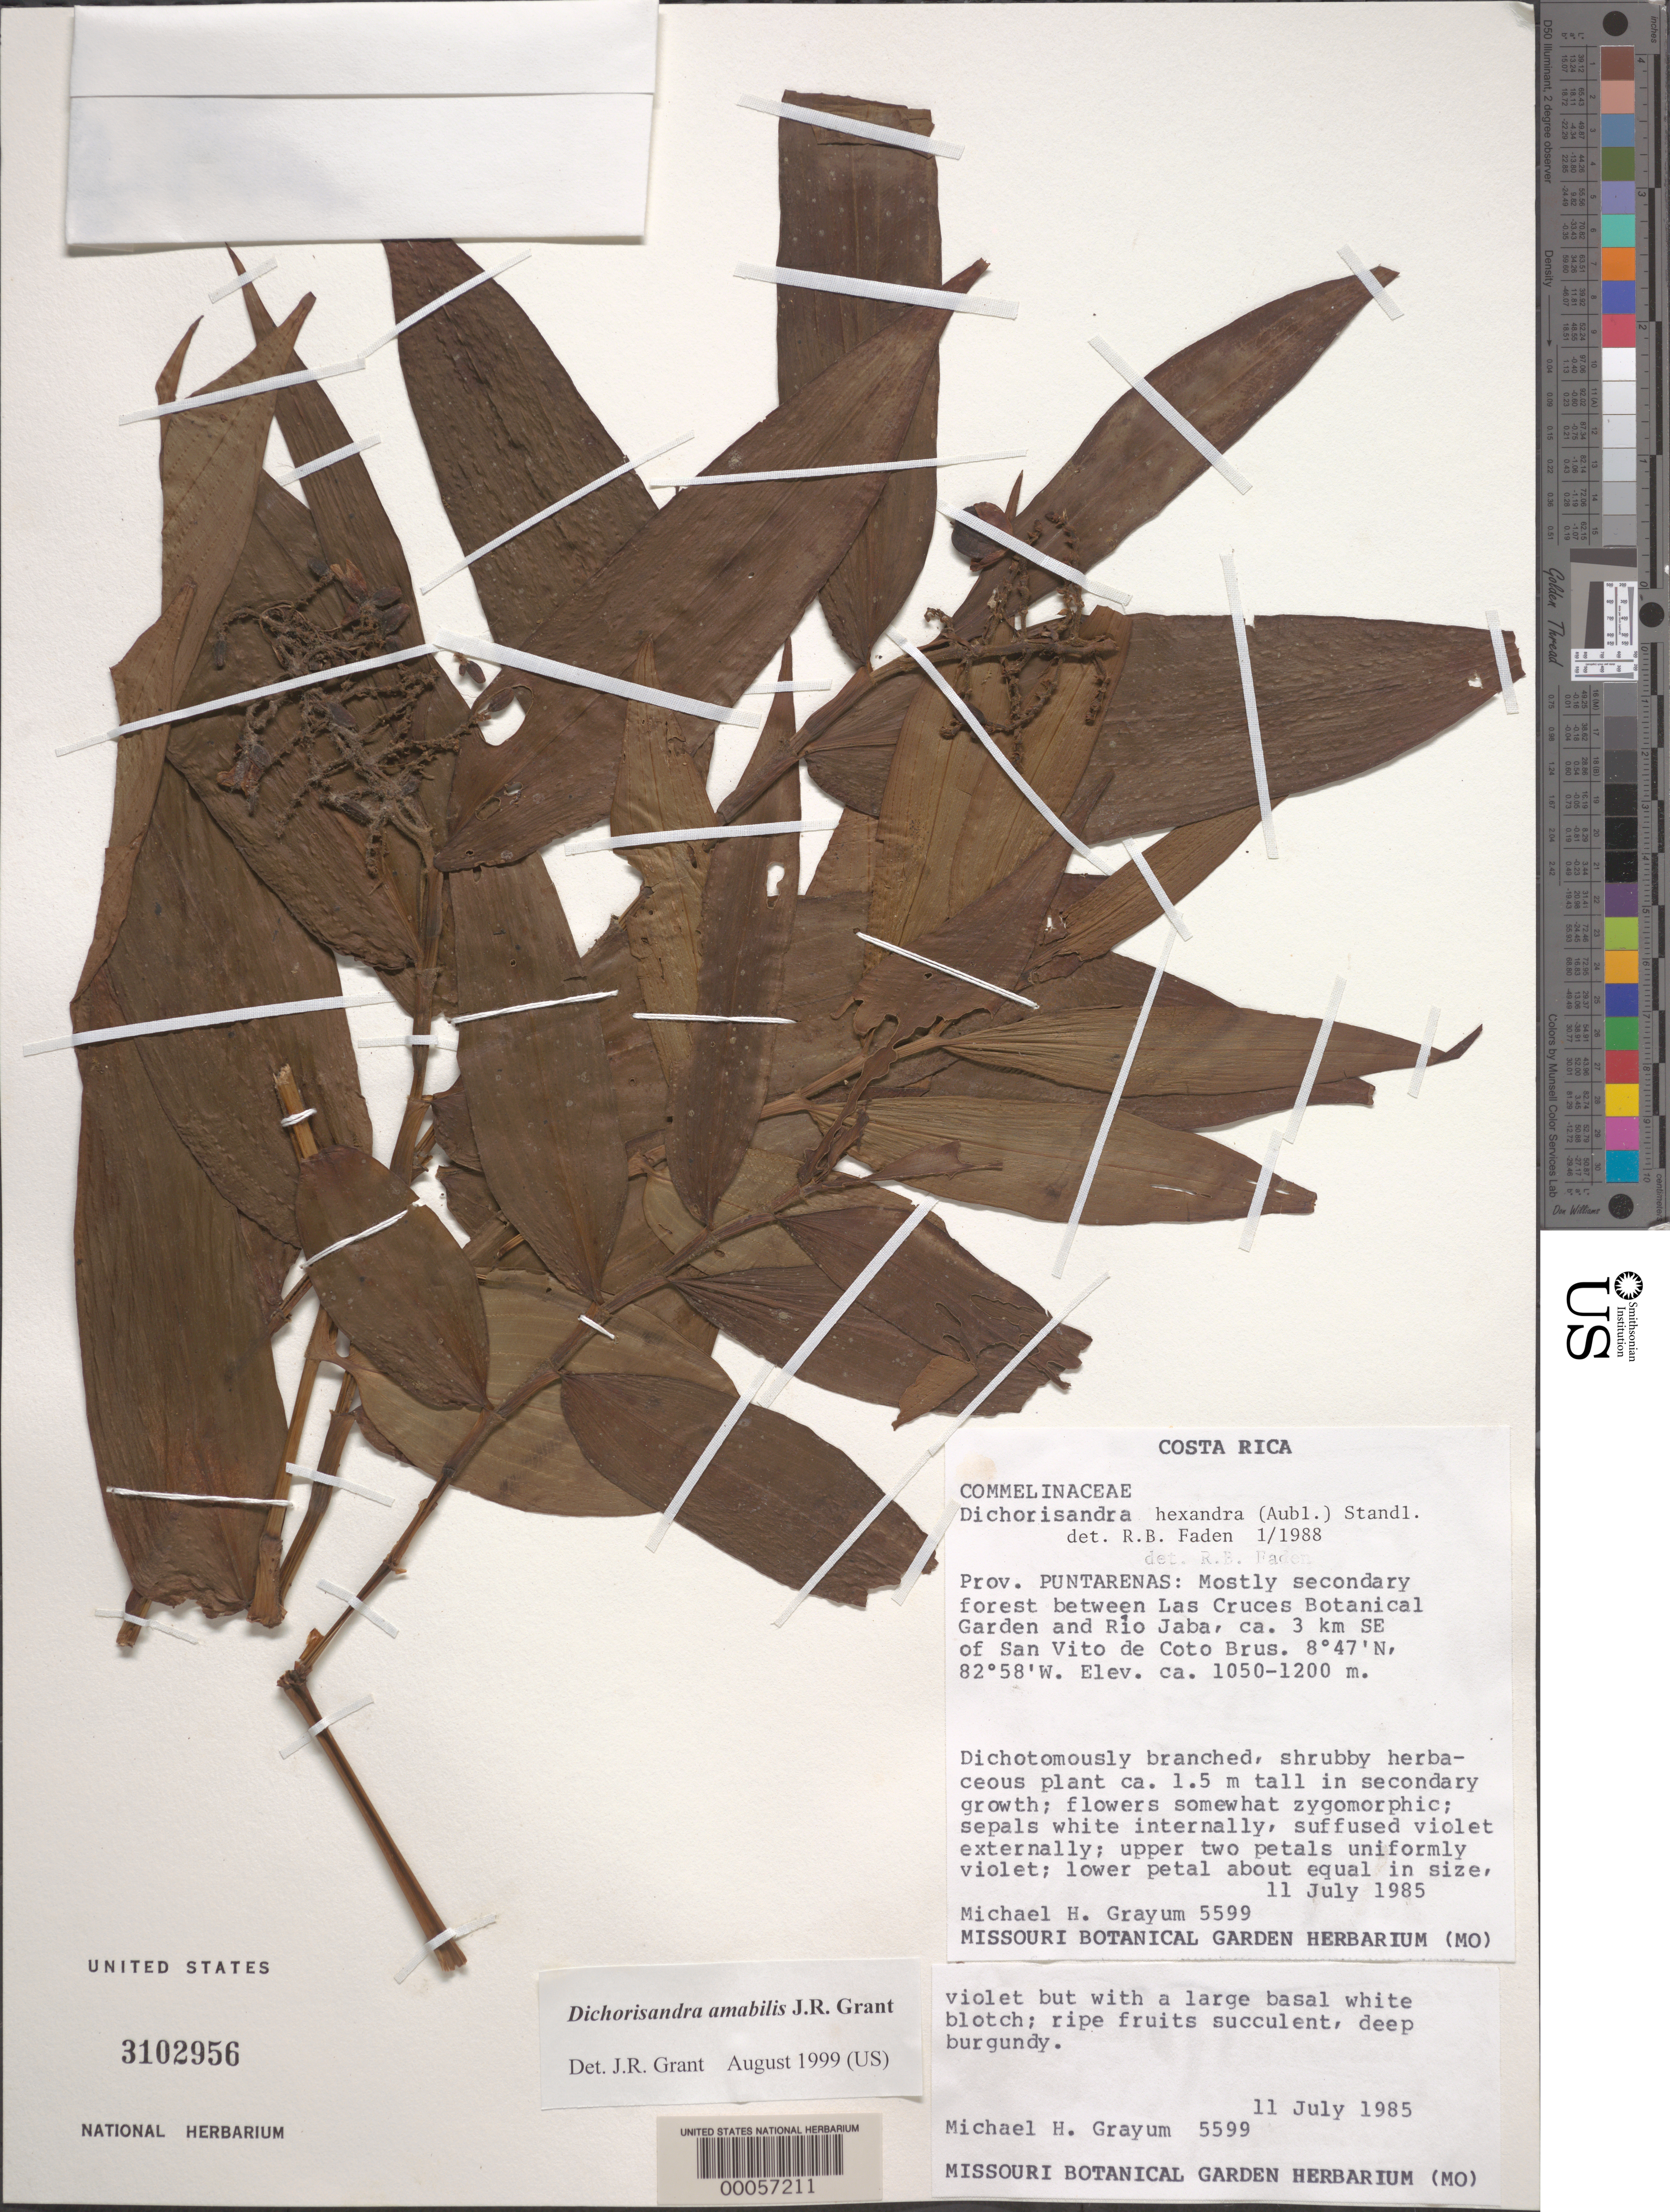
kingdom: Plantae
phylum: Tracheophyta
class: Liliopsida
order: Commelinales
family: Commelinaceae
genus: Dichorisandra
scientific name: Dichorisandra hexandra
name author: (Aubl.) Standl.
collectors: M. H. Grayum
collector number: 5599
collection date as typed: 11 Jul 1985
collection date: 1985-07-11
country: Costa Rica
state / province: Puntarenas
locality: Between las cruces bot. gard. and rio jaba, ca. 3 km se of san vito de coto brus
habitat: Secondary forest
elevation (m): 1050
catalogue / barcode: US 3102956